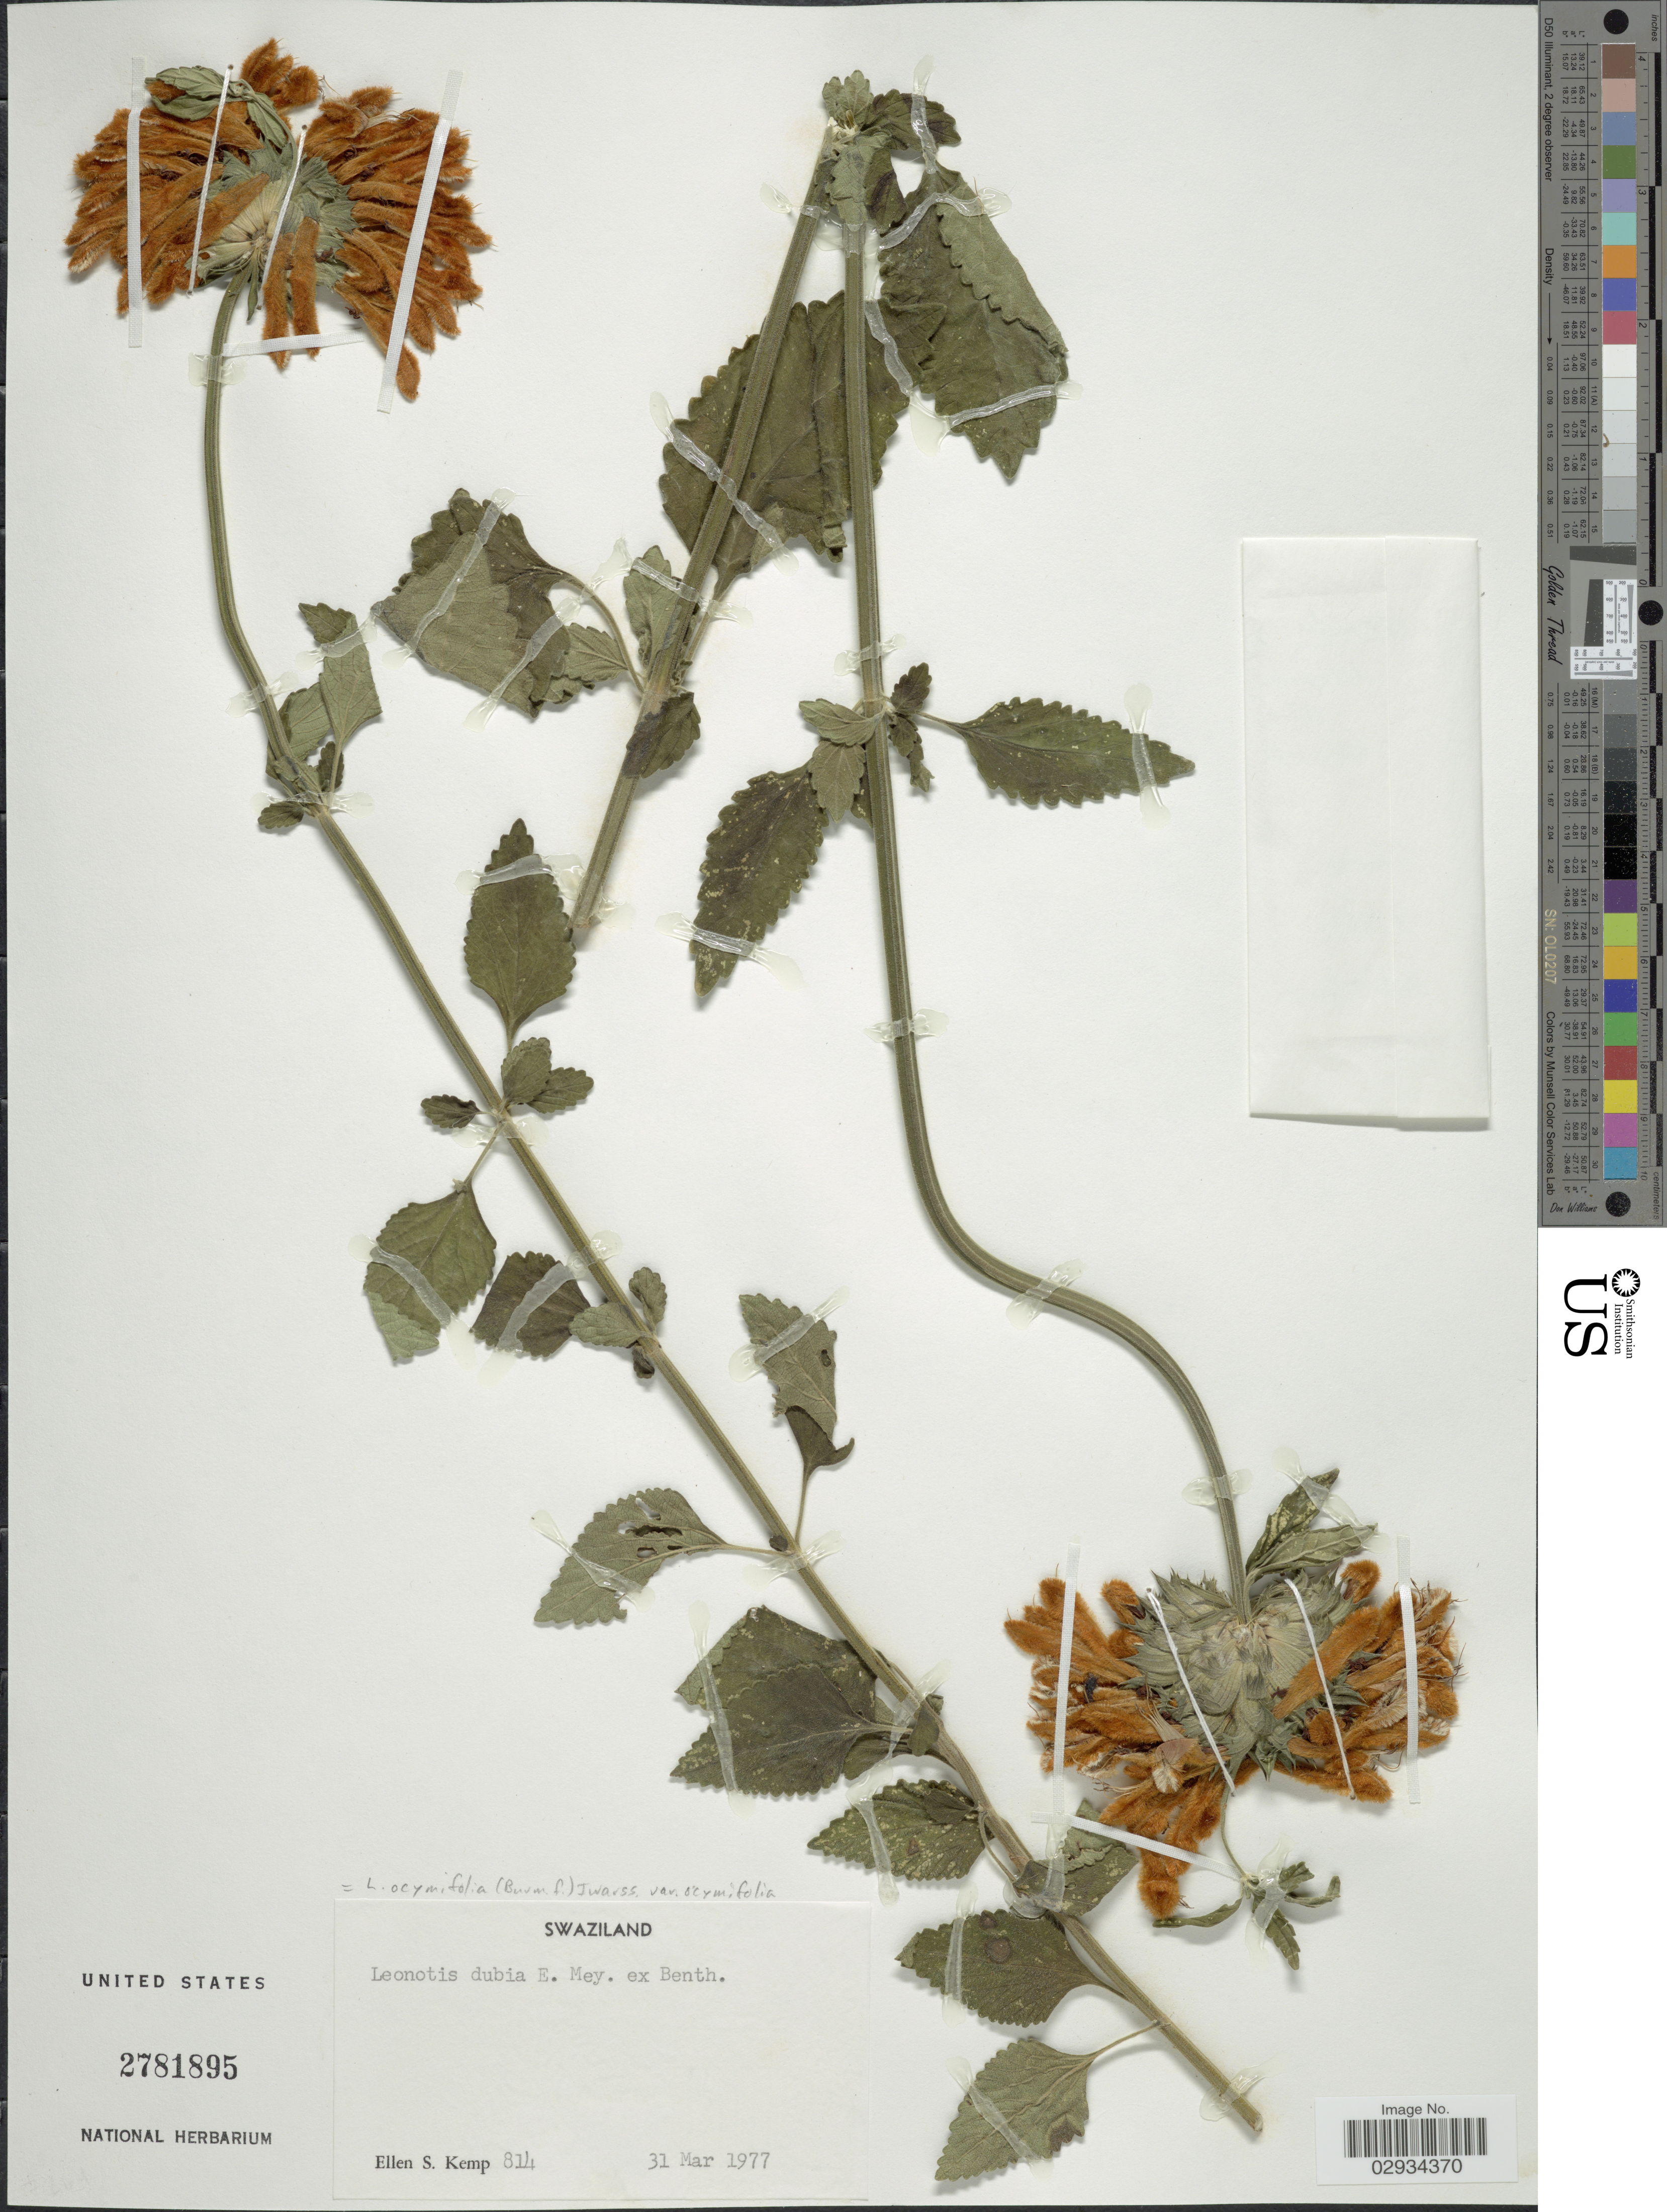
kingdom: Plantae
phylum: Tracheophyta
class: Magnoliopsida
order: Lamiales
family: Lamiaceae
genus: Leonotis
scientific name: Leonotis ocymifolia var. ocymifolia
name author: (Burm. f.) Iwarsson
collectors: E. S. Kemp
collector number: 814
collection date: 1977-03-31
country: Eswatini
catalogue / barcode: US 2781895